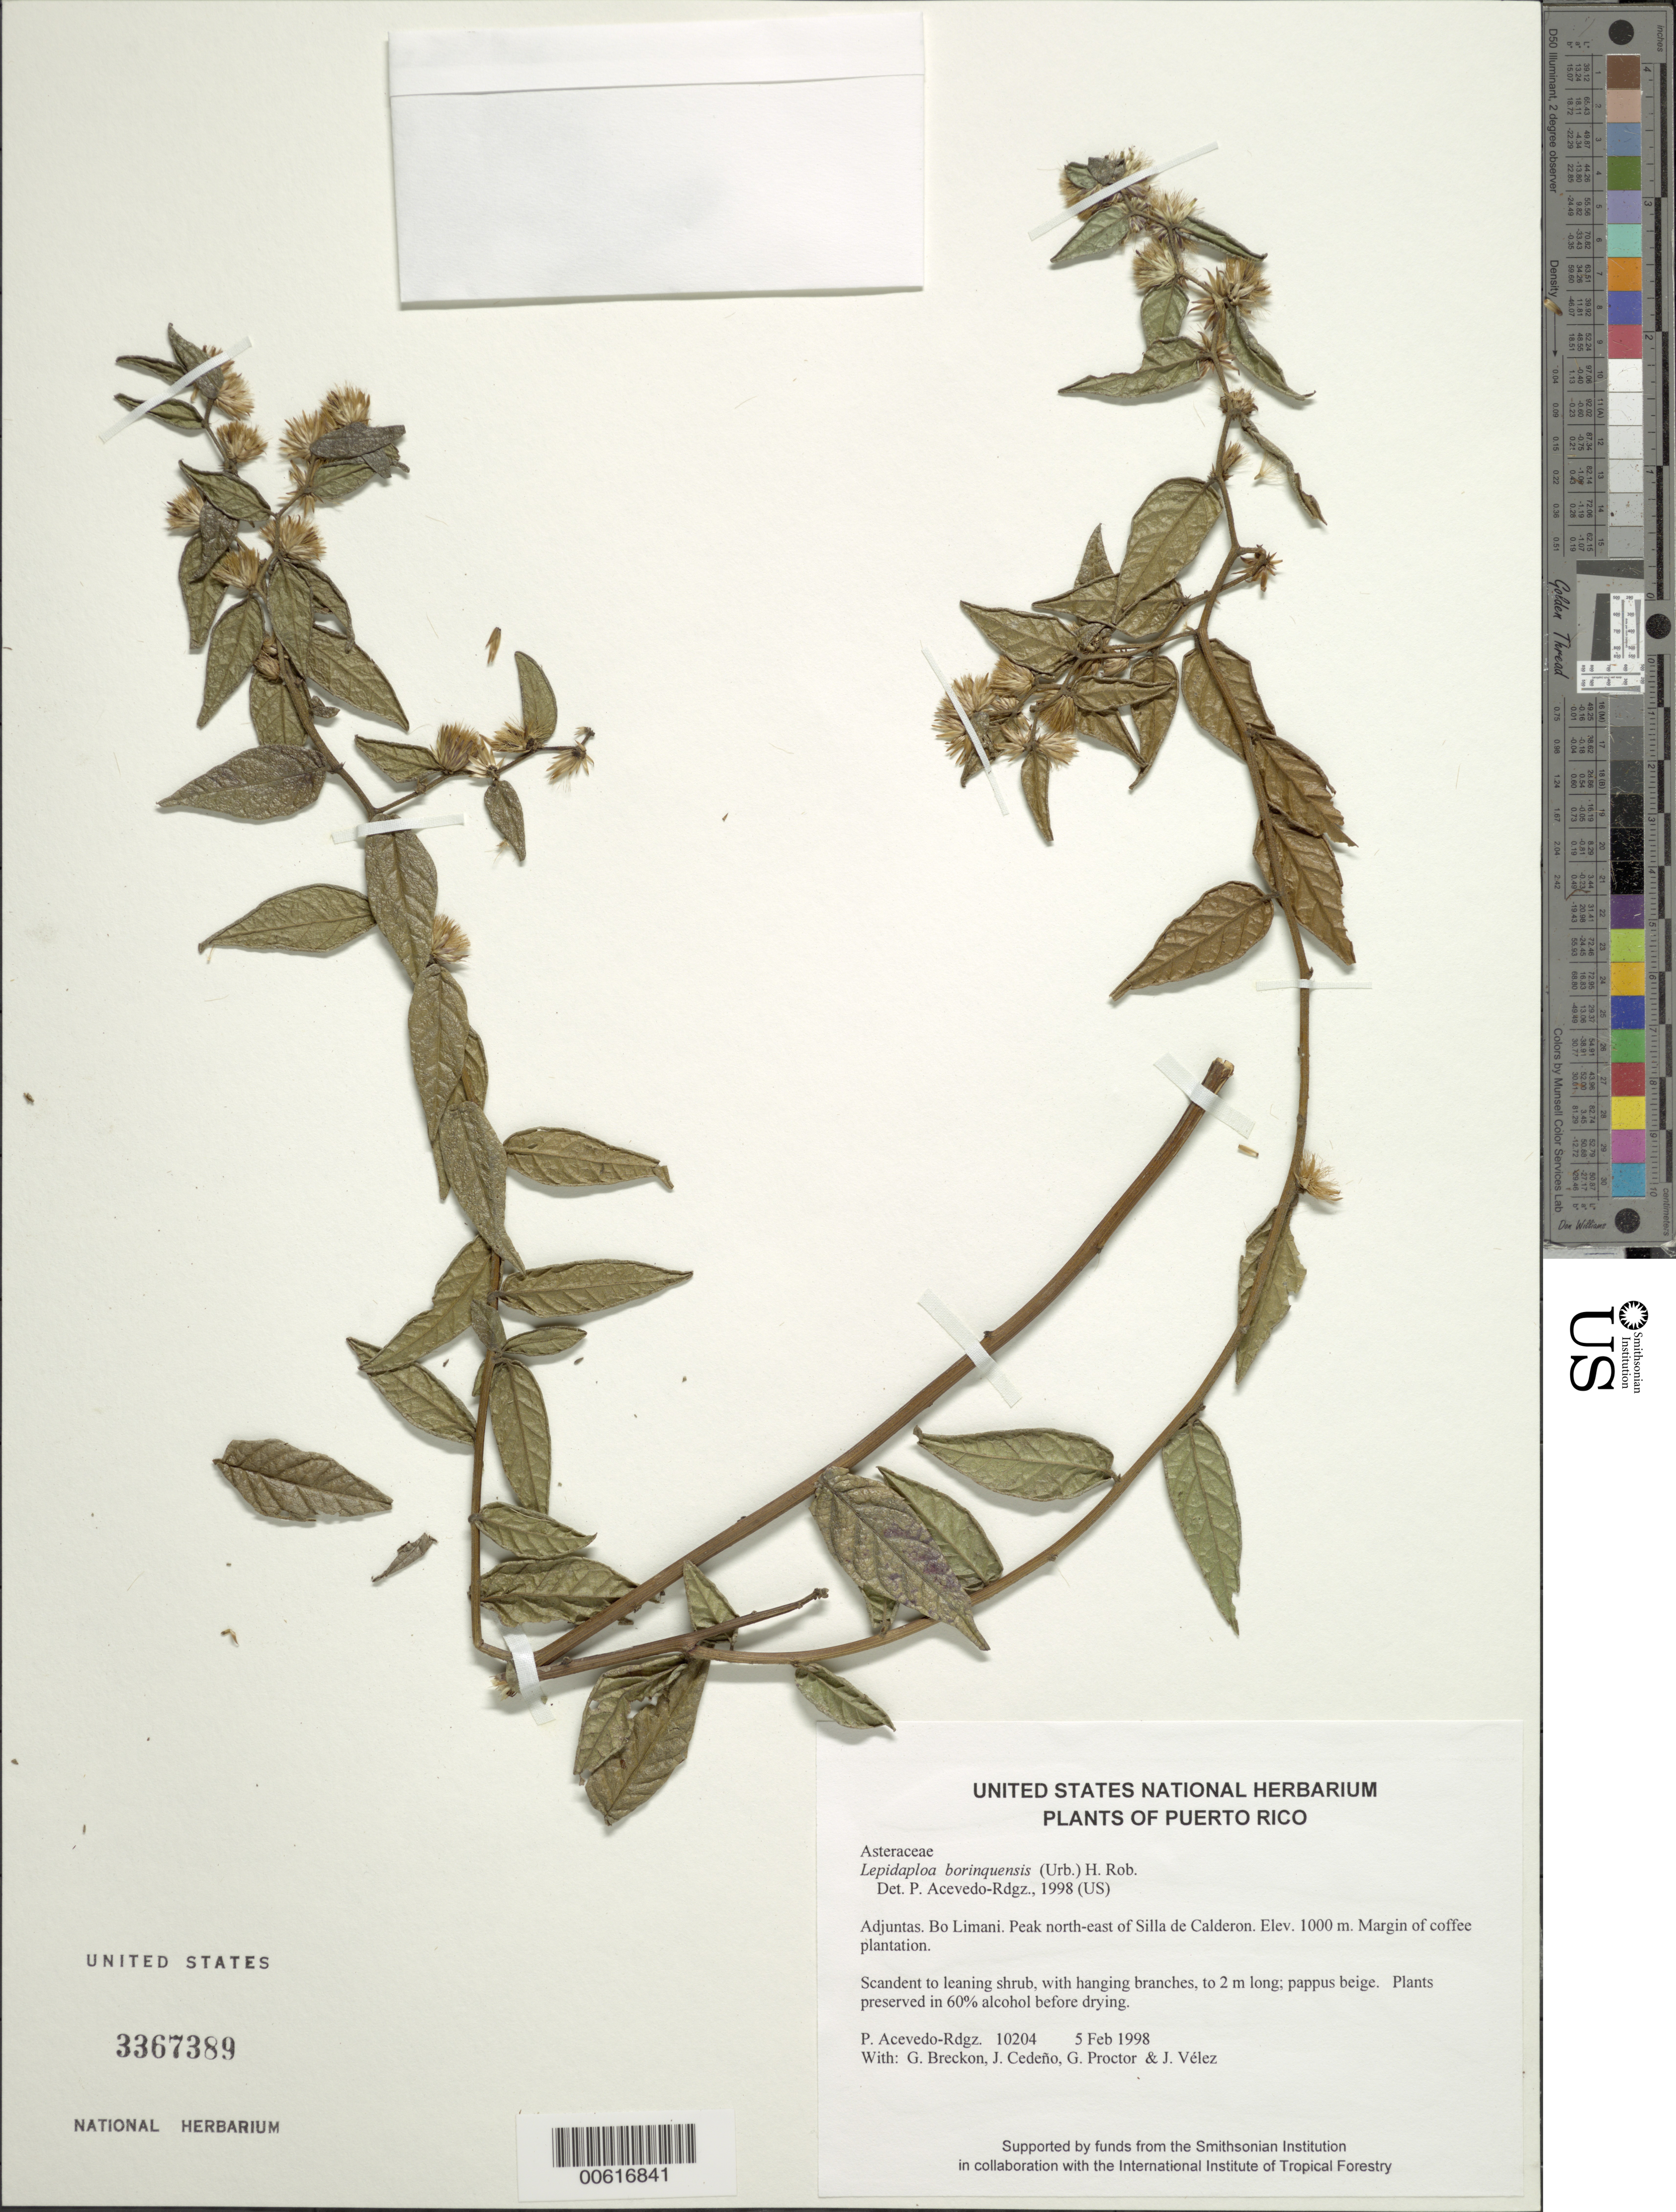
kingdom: Plantae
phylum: Tracheophyta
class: Magnoliopsida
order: Asterales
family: Asteraceae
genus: Lepidaploa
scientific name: Lepidaploa borinquensis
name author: (Urb.) H. Rob.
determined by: Acevedo-Rodríguez, P., (BOT), Smithsonian Institution - National Museum of Natural History (UNITED STATES)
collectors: P. Acevedo-Rodr., G. J. Breckon, J. A. Cedeño M., G. R. Proctor & J. Vélez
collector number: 10204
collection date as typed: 05 Feb 1998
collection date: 1998-02-05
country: Puerto Rico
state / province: Adjuntas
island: Puerto Rico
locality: Adjuntas; Bo. Limani; Peak north-east of Silla de Calderon.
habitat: Margin of coffee plantation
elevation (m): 1000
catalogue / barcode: US 3367389